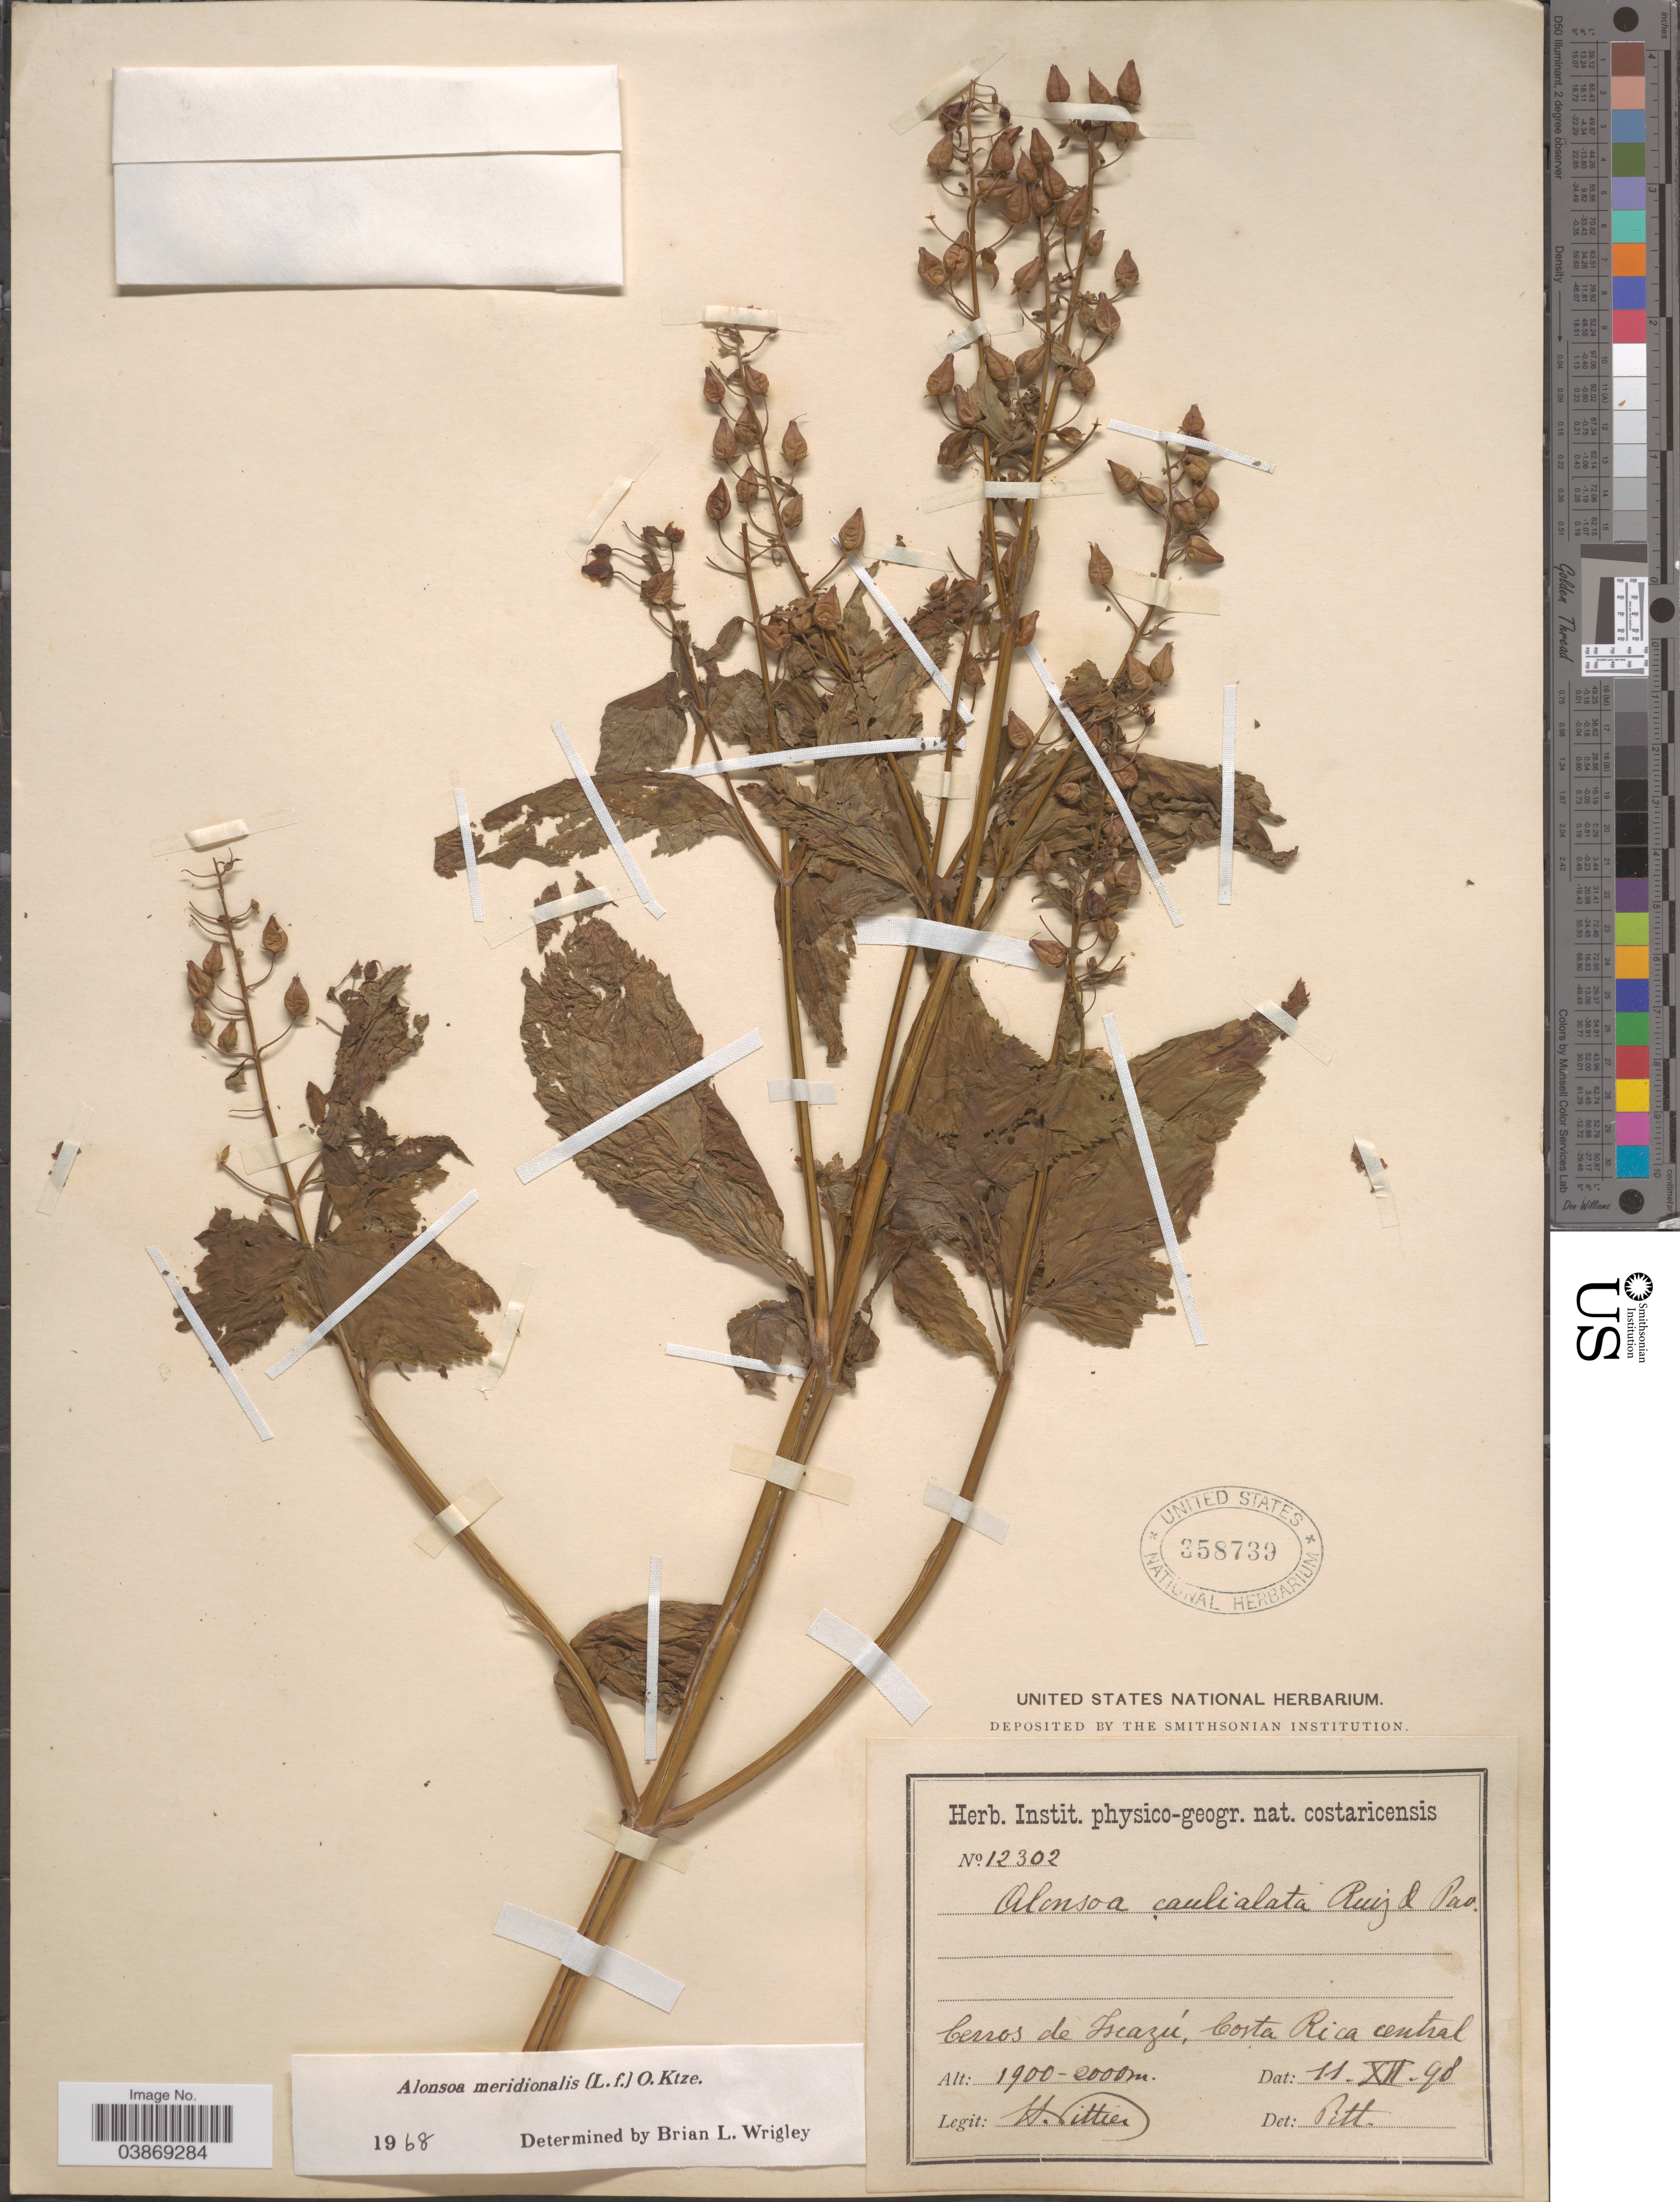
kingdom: Plantae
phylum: Tracheophyta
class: Magnoliopsida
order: Lamiales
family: Scrophulariaceae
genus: Alonsoa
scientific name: Alonsoa meridionalis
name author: (L. f.) Kuntze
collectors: A. Pittier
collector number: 12302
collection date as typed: Transcribed d/m/y: 11/12/98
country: Costa Rica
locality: Cerros de Iscazú, Costa Rica central.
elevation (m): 1900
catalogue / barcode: US 358739